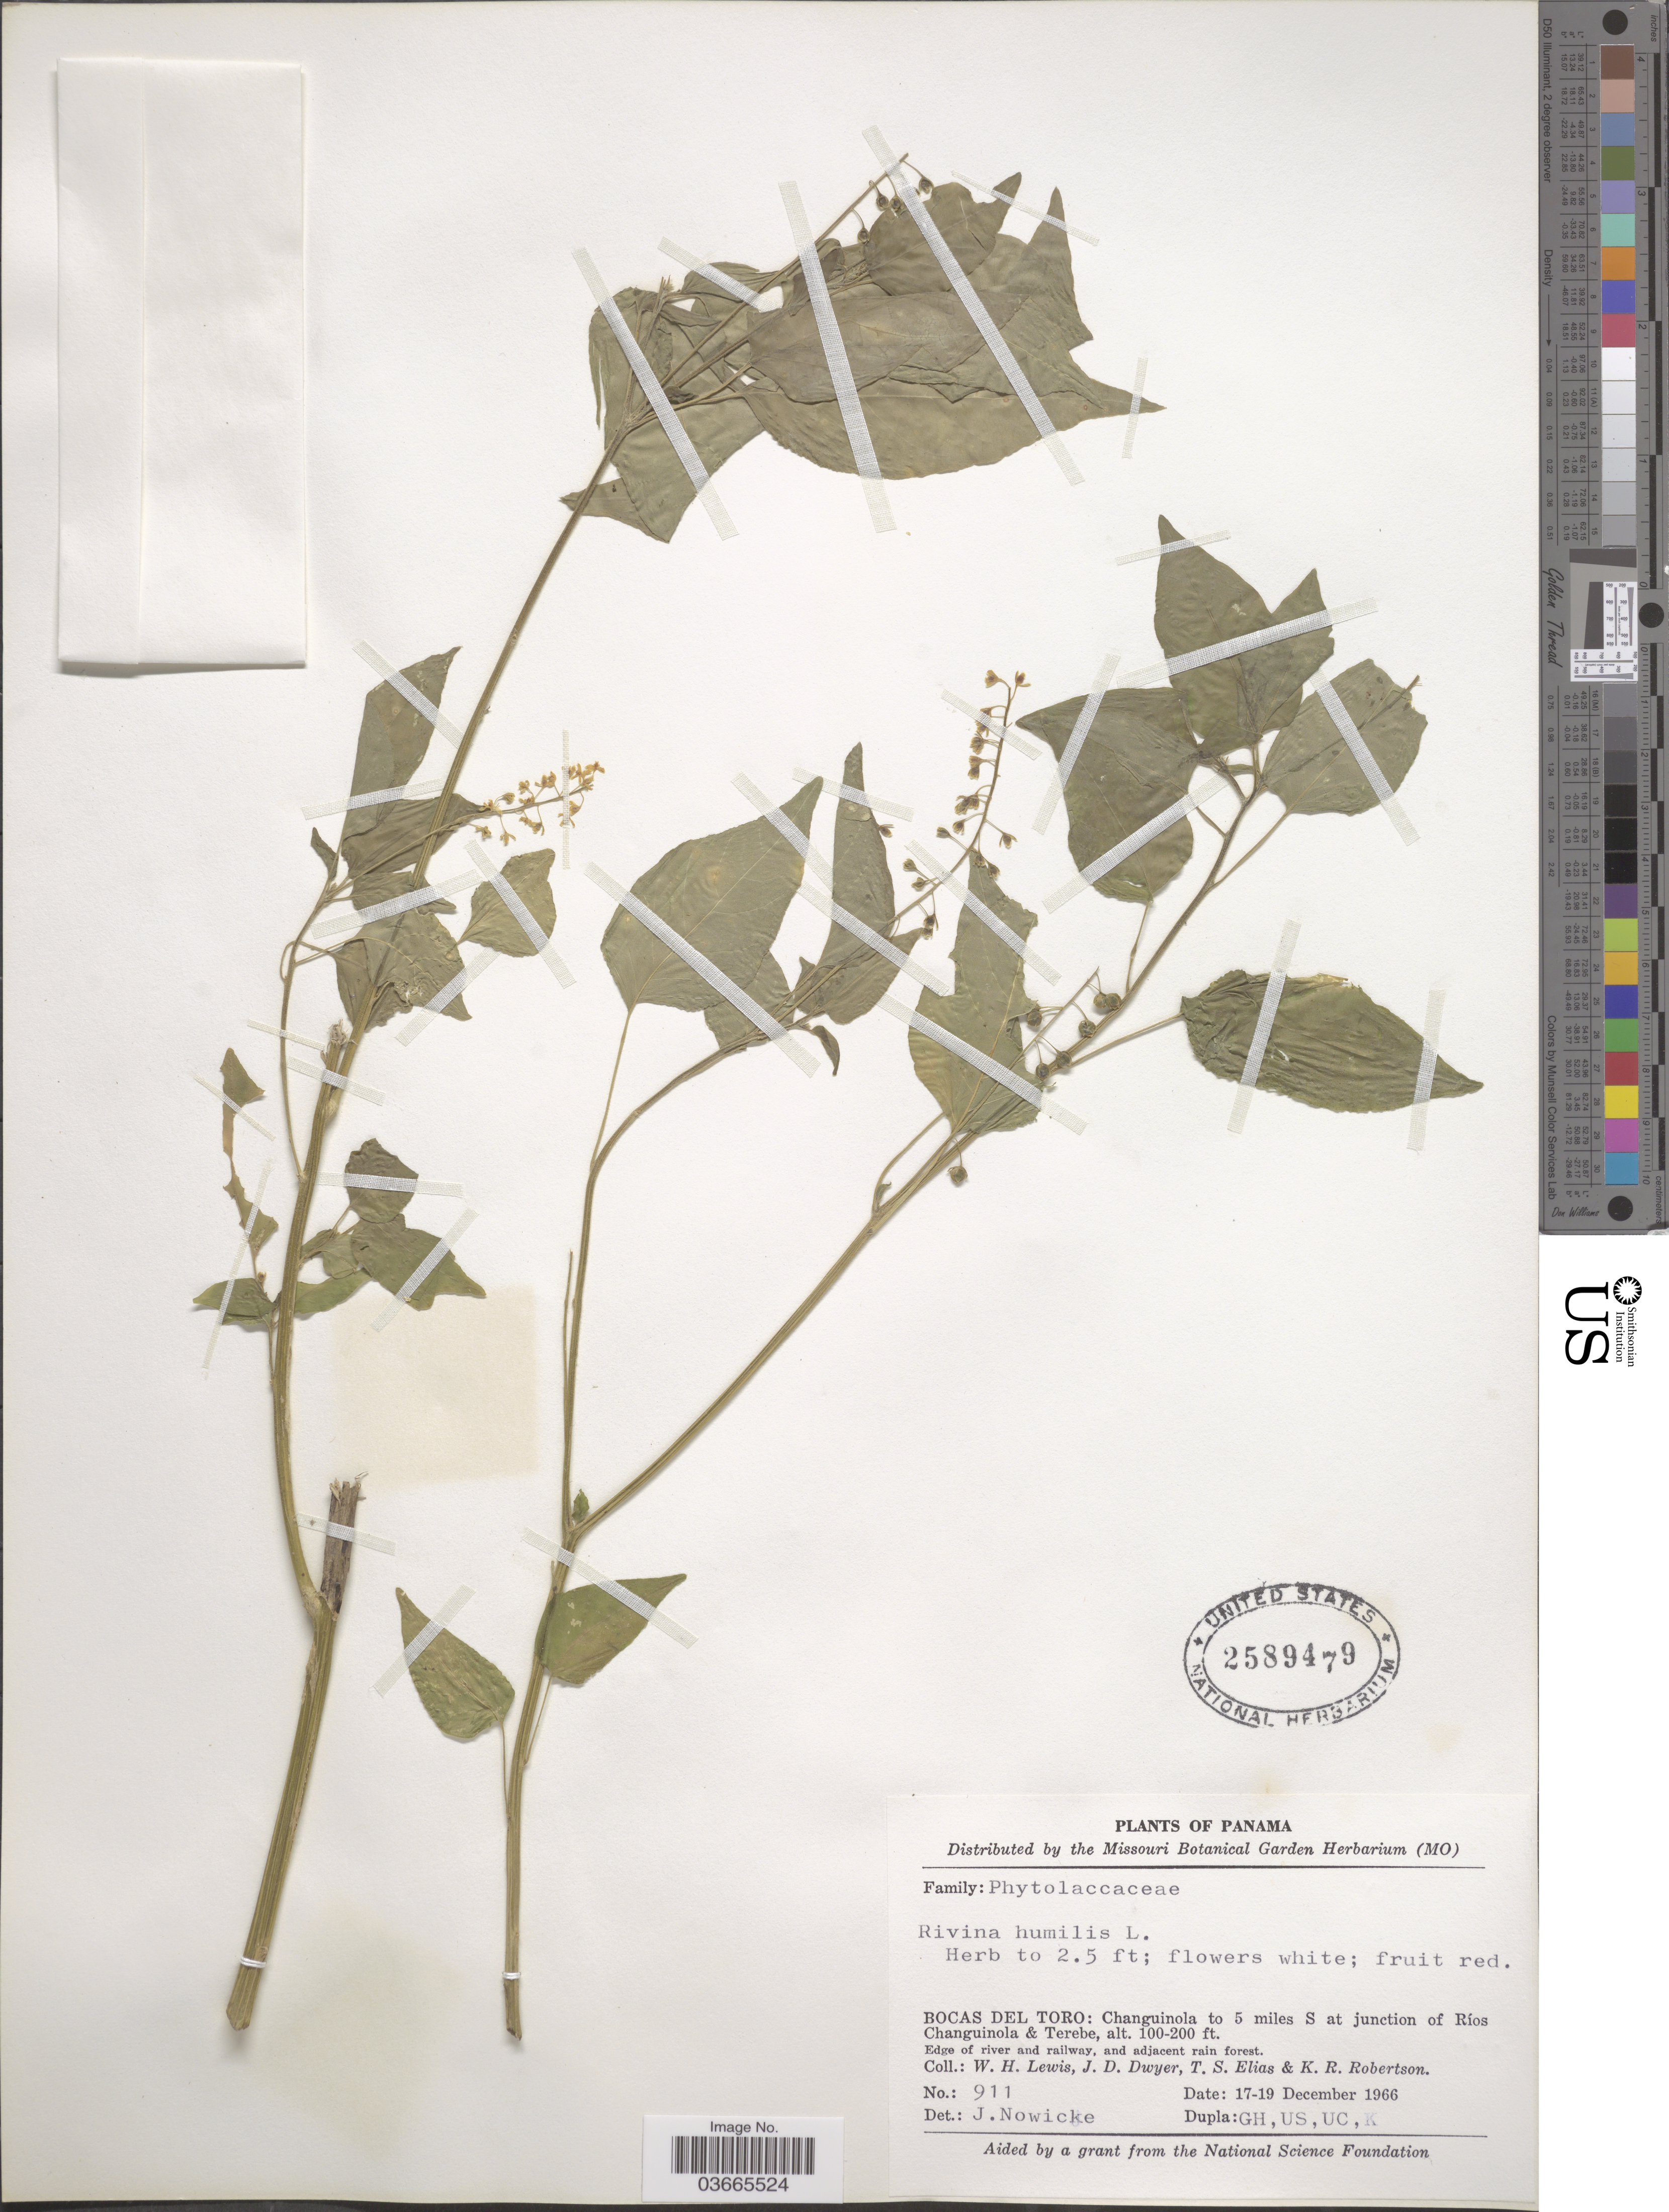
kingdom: Plantae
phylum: Tracheophyta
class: Magnoliopsida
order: Caryophyllales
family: Phytolaccaceae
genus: Rivina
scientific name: Rivina humilis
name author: L.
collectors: W. H. Lewis, J. D. Dwyer, T. S. Elias & K. Robertson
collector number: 911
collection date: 1966-12-17/1966-12-19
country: Panama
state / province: Bocas del Toro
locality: Changuinola to 5 miles S at junction of Ríos Changuinola & Terebe.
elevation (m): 30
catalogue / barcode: US 2589479